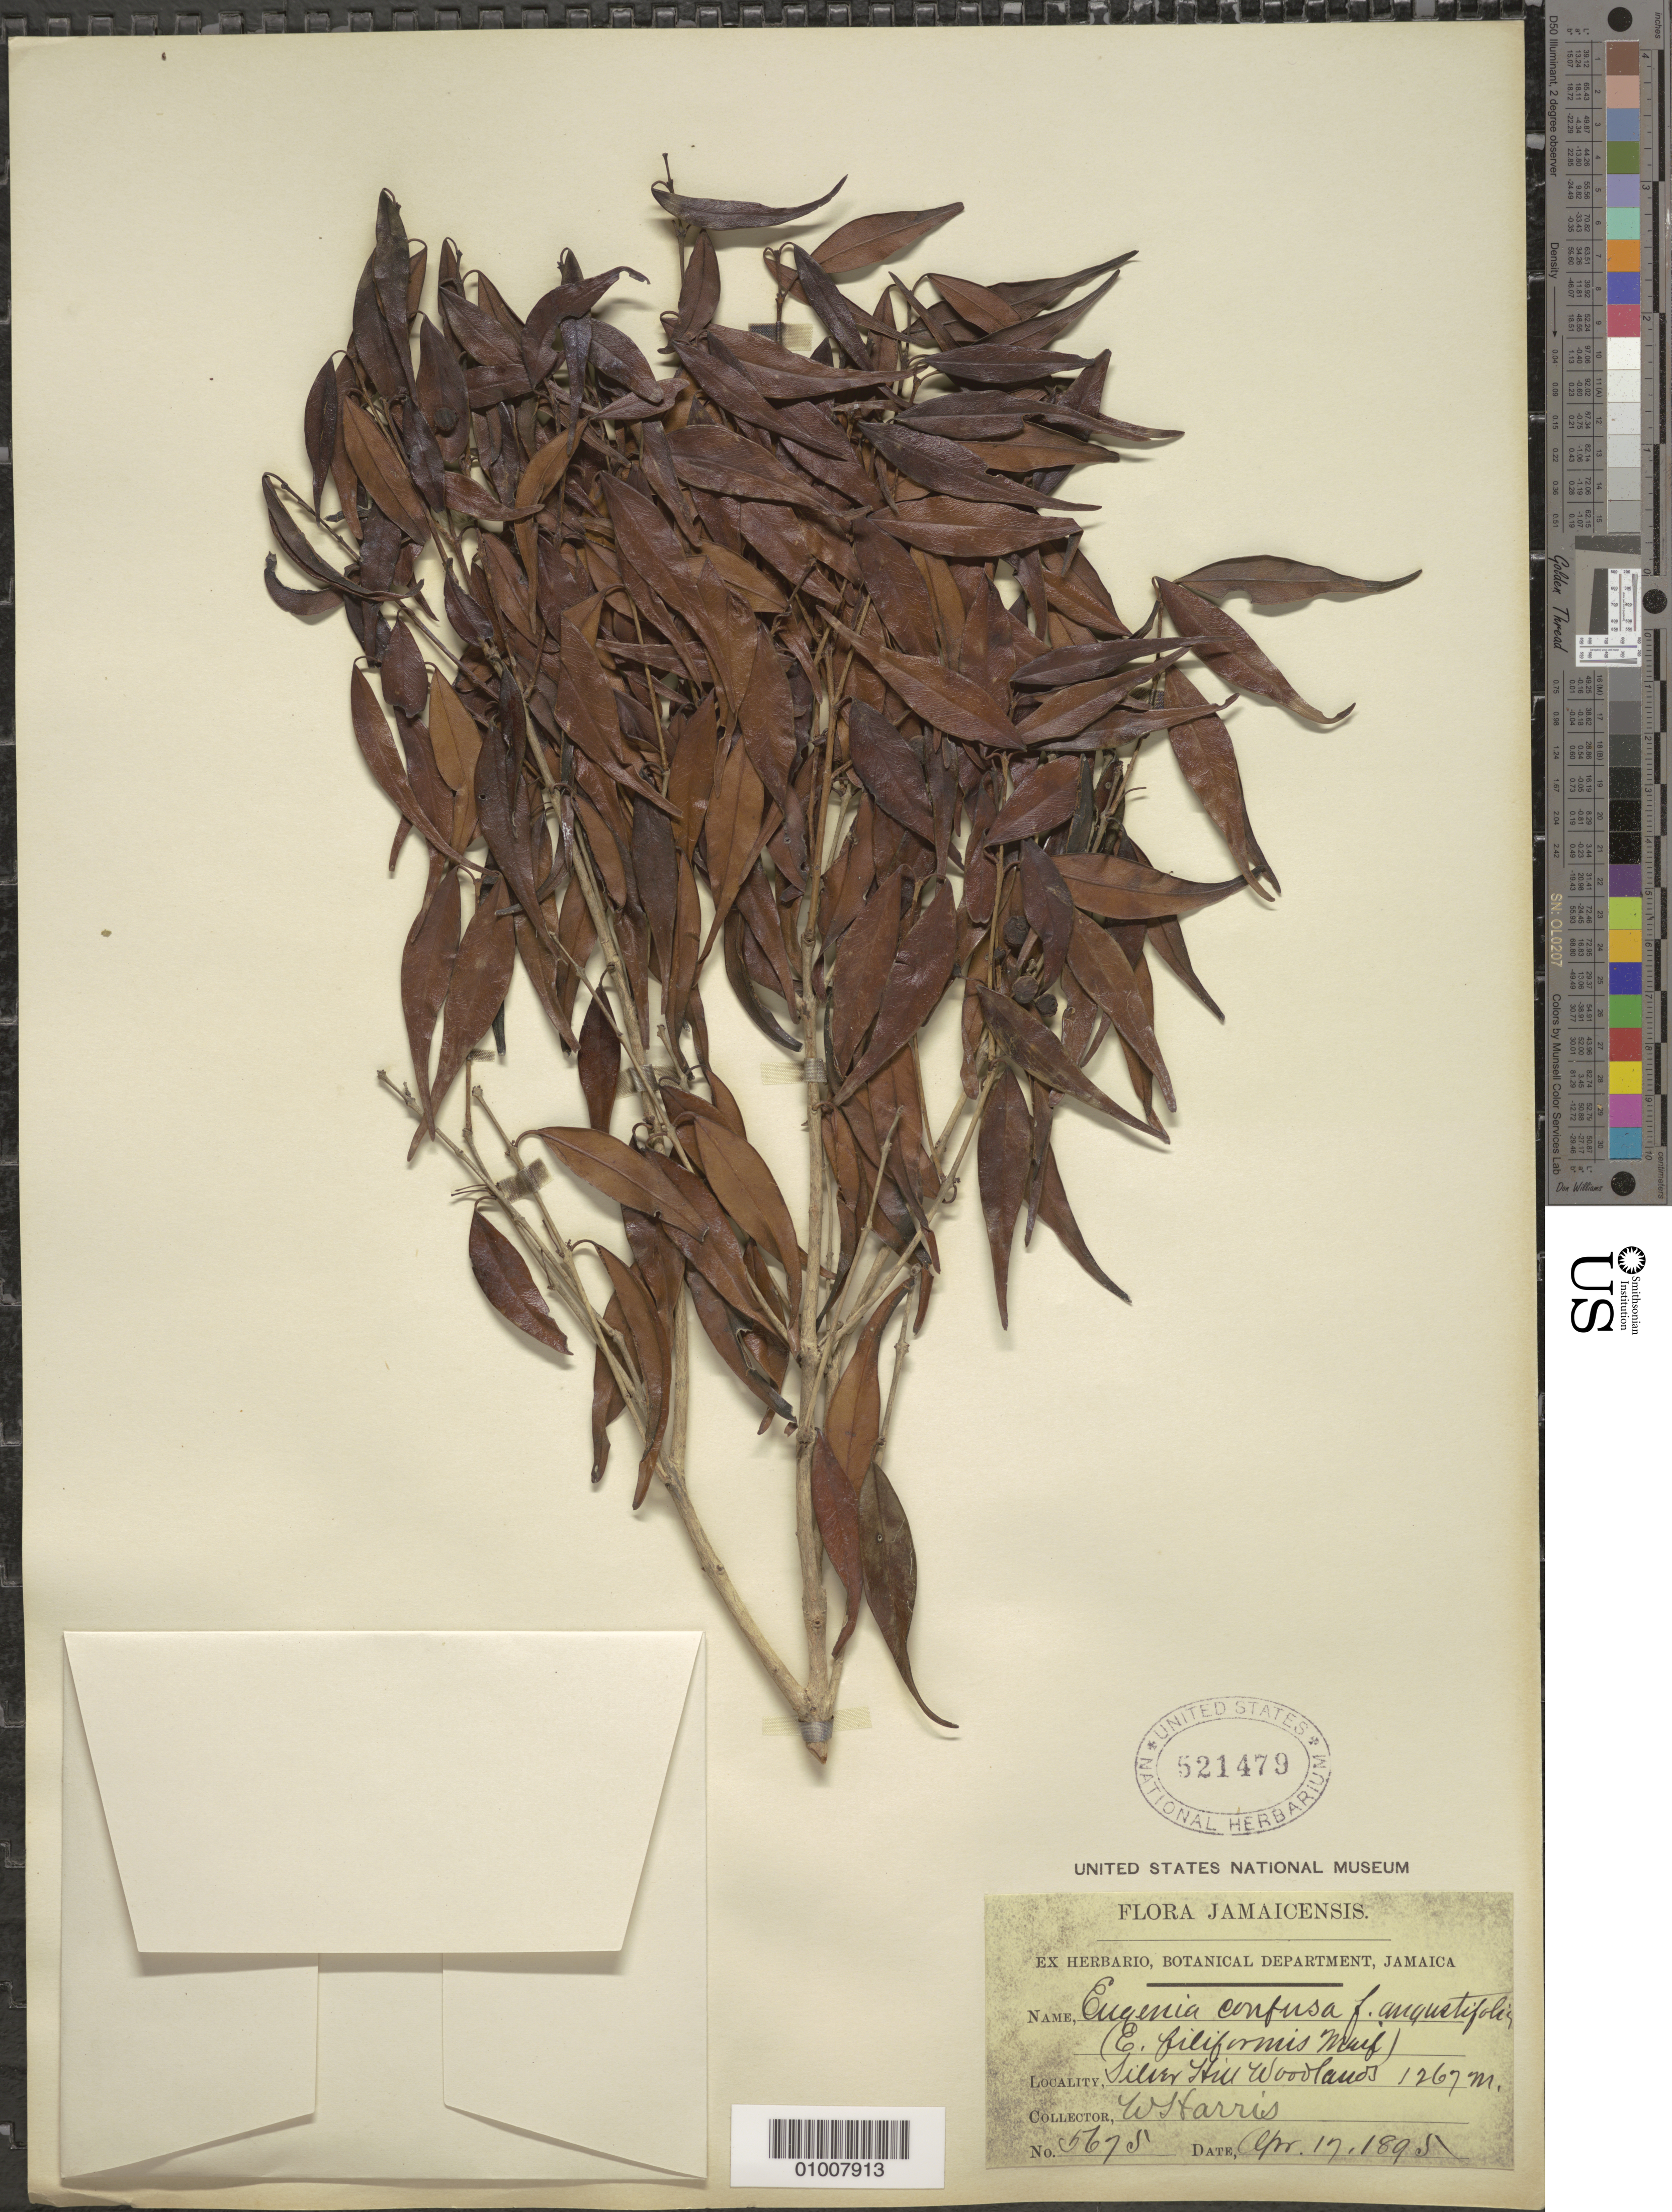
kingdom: Plantae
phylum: Tracheophyta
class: Magnoliopsida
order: Myrtales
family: Myrtaceae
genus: Eugenia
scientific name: Eugenia confusa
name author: DC.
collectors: W. Harris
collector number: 5675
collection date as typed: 17 Apr 1895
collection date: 1895-04-17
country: Jamaica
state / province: Saint Andrew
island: Jamaica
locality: Silver Hill Woodlands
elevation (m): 1267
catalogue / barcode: US 521479